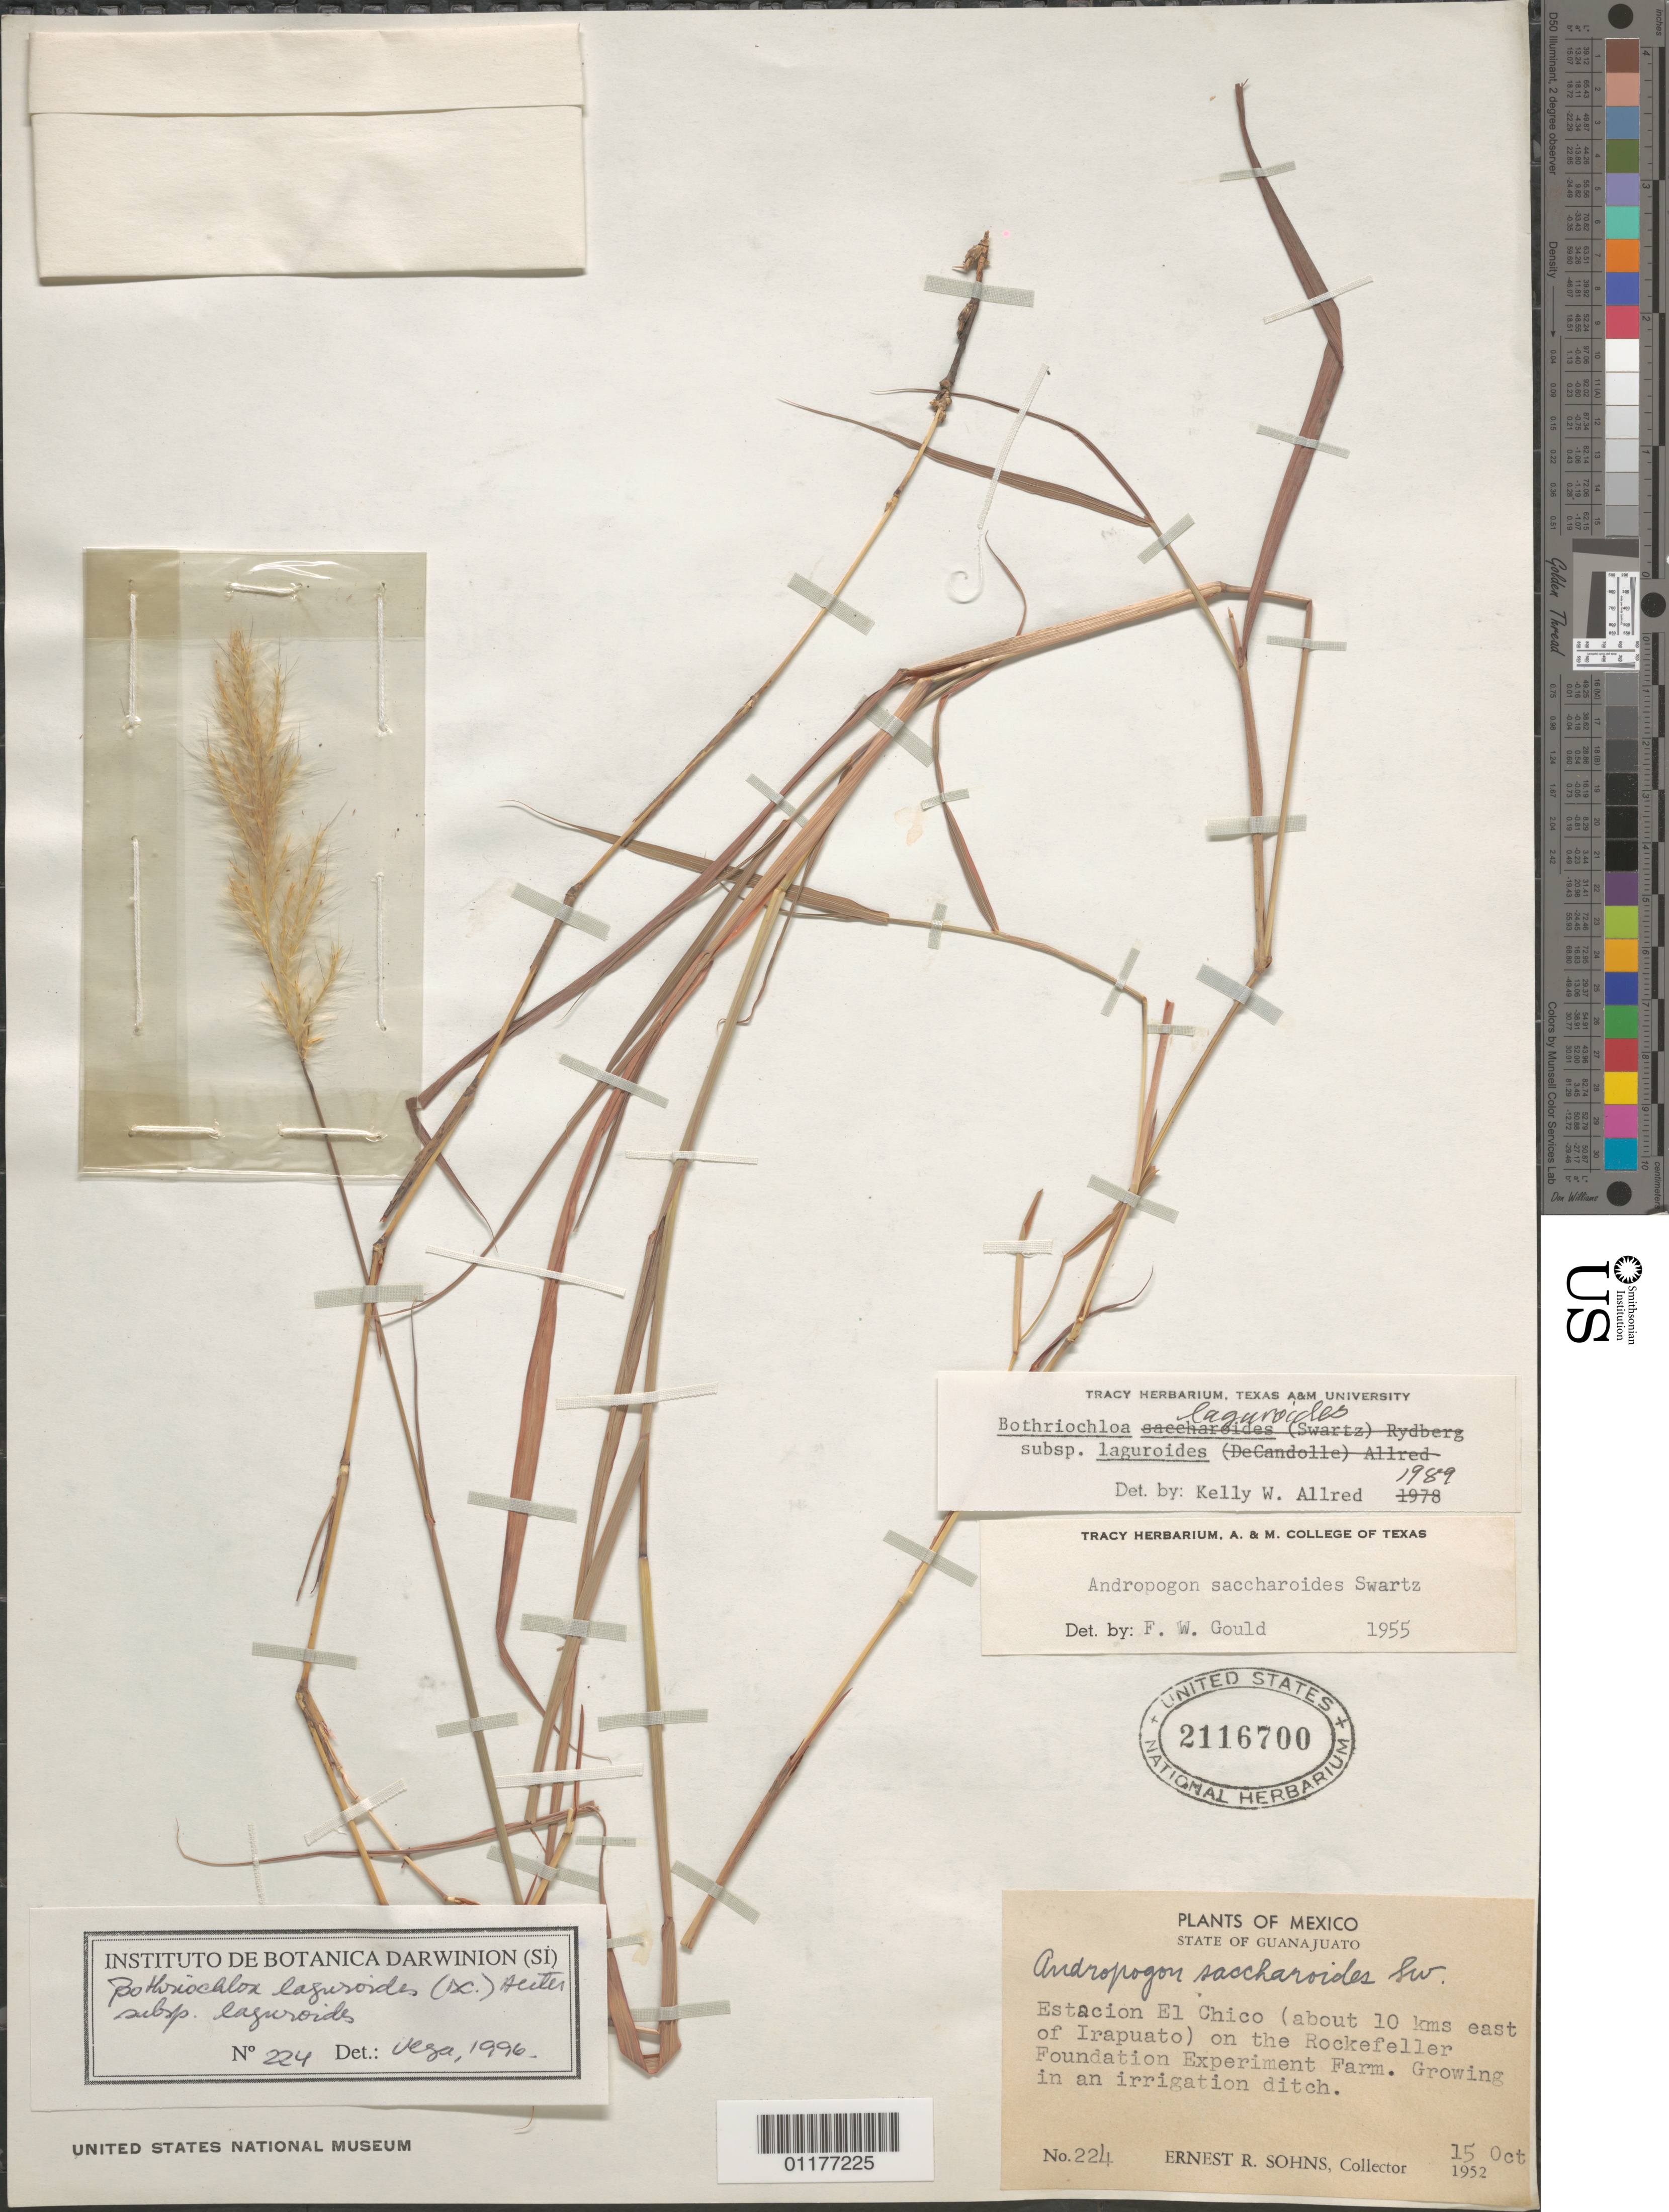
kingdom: Plantae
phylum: Tracheophyta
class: Liliopsida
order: Poales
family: Poaceae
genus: Bothriochloa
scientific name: Bothriochloa laguroides subsp. laguroides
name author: (DC.) Herter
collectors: E. R. Sohns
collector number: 224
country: Mexico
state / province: Guanajuato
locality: Estacion El Chico, E of Irapuato, on the Rockefeller Foundation Experiment Farm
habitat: in an irrigation ditch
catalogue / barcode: US 2116700